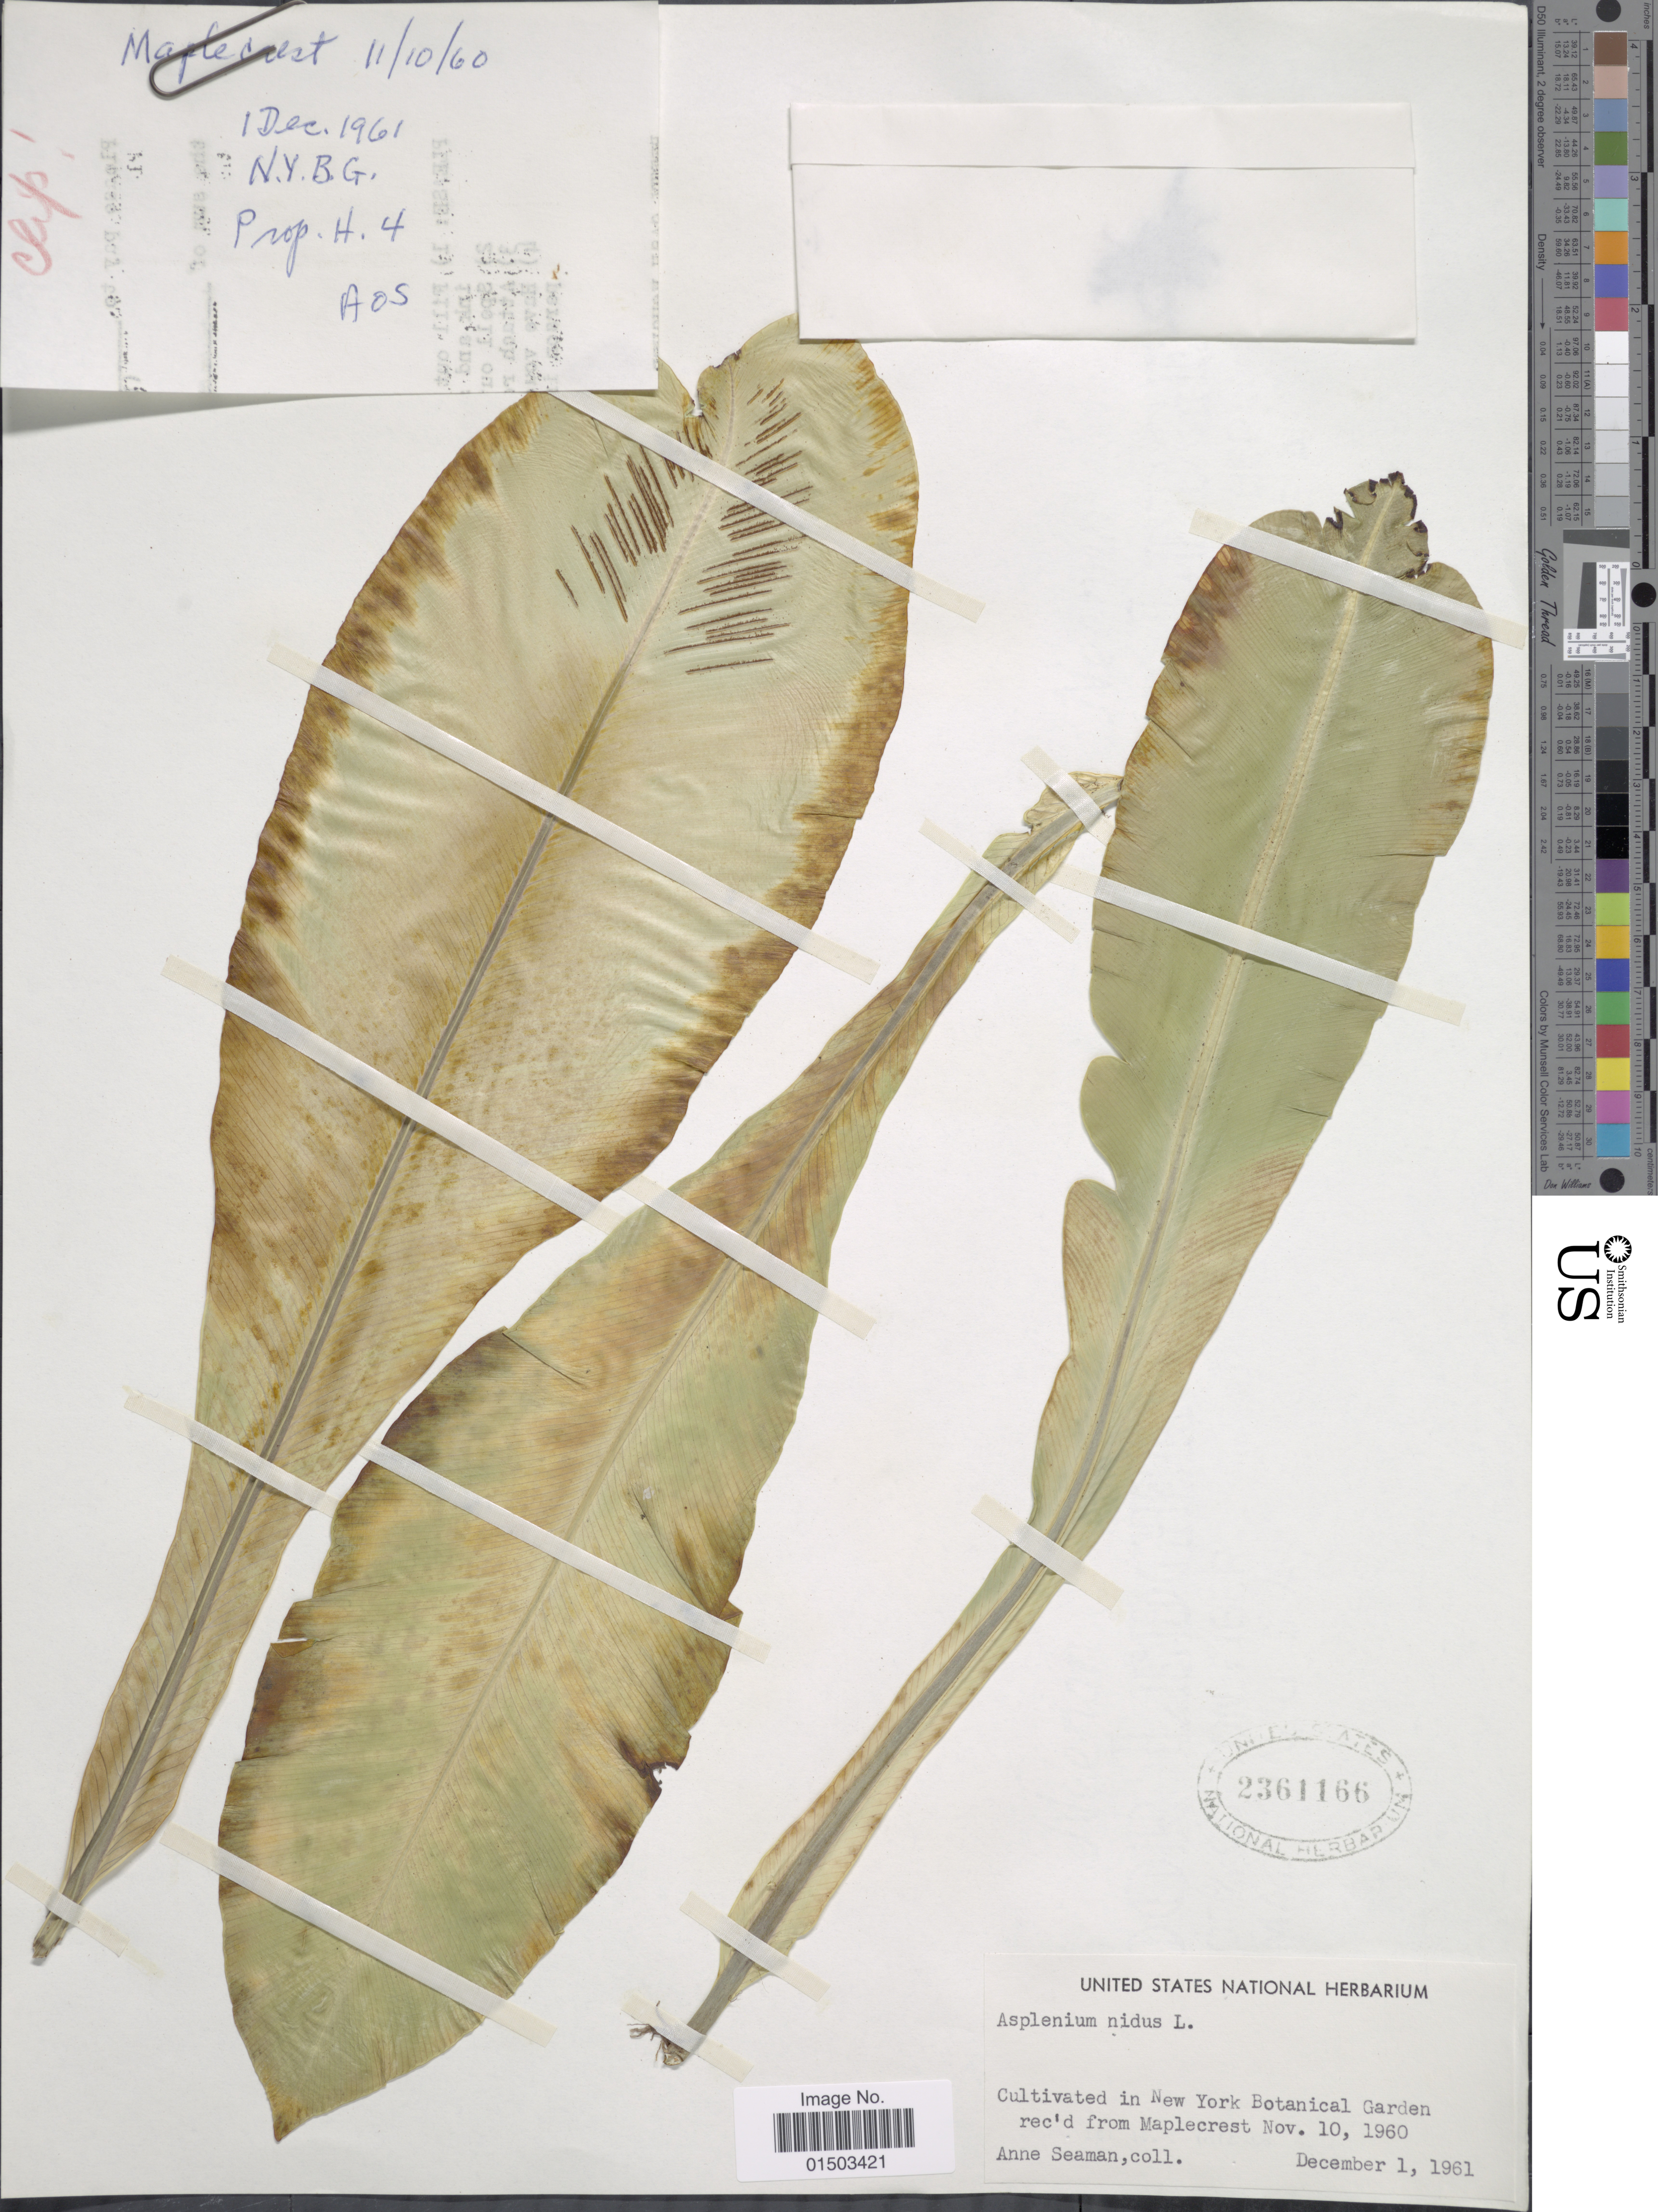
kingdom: Plantae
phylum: Tracheophyta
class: Polypodiopsida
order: Polypodiales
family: Aspleniaceae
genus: Asplenium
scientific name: Asplenium nidus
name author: L.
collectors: A. Seaman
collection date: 1961-12-01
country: United States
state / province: New York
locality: Cultivated in New York Botanical Garden rec'd from Maplecrest.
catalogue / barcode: US 2361166